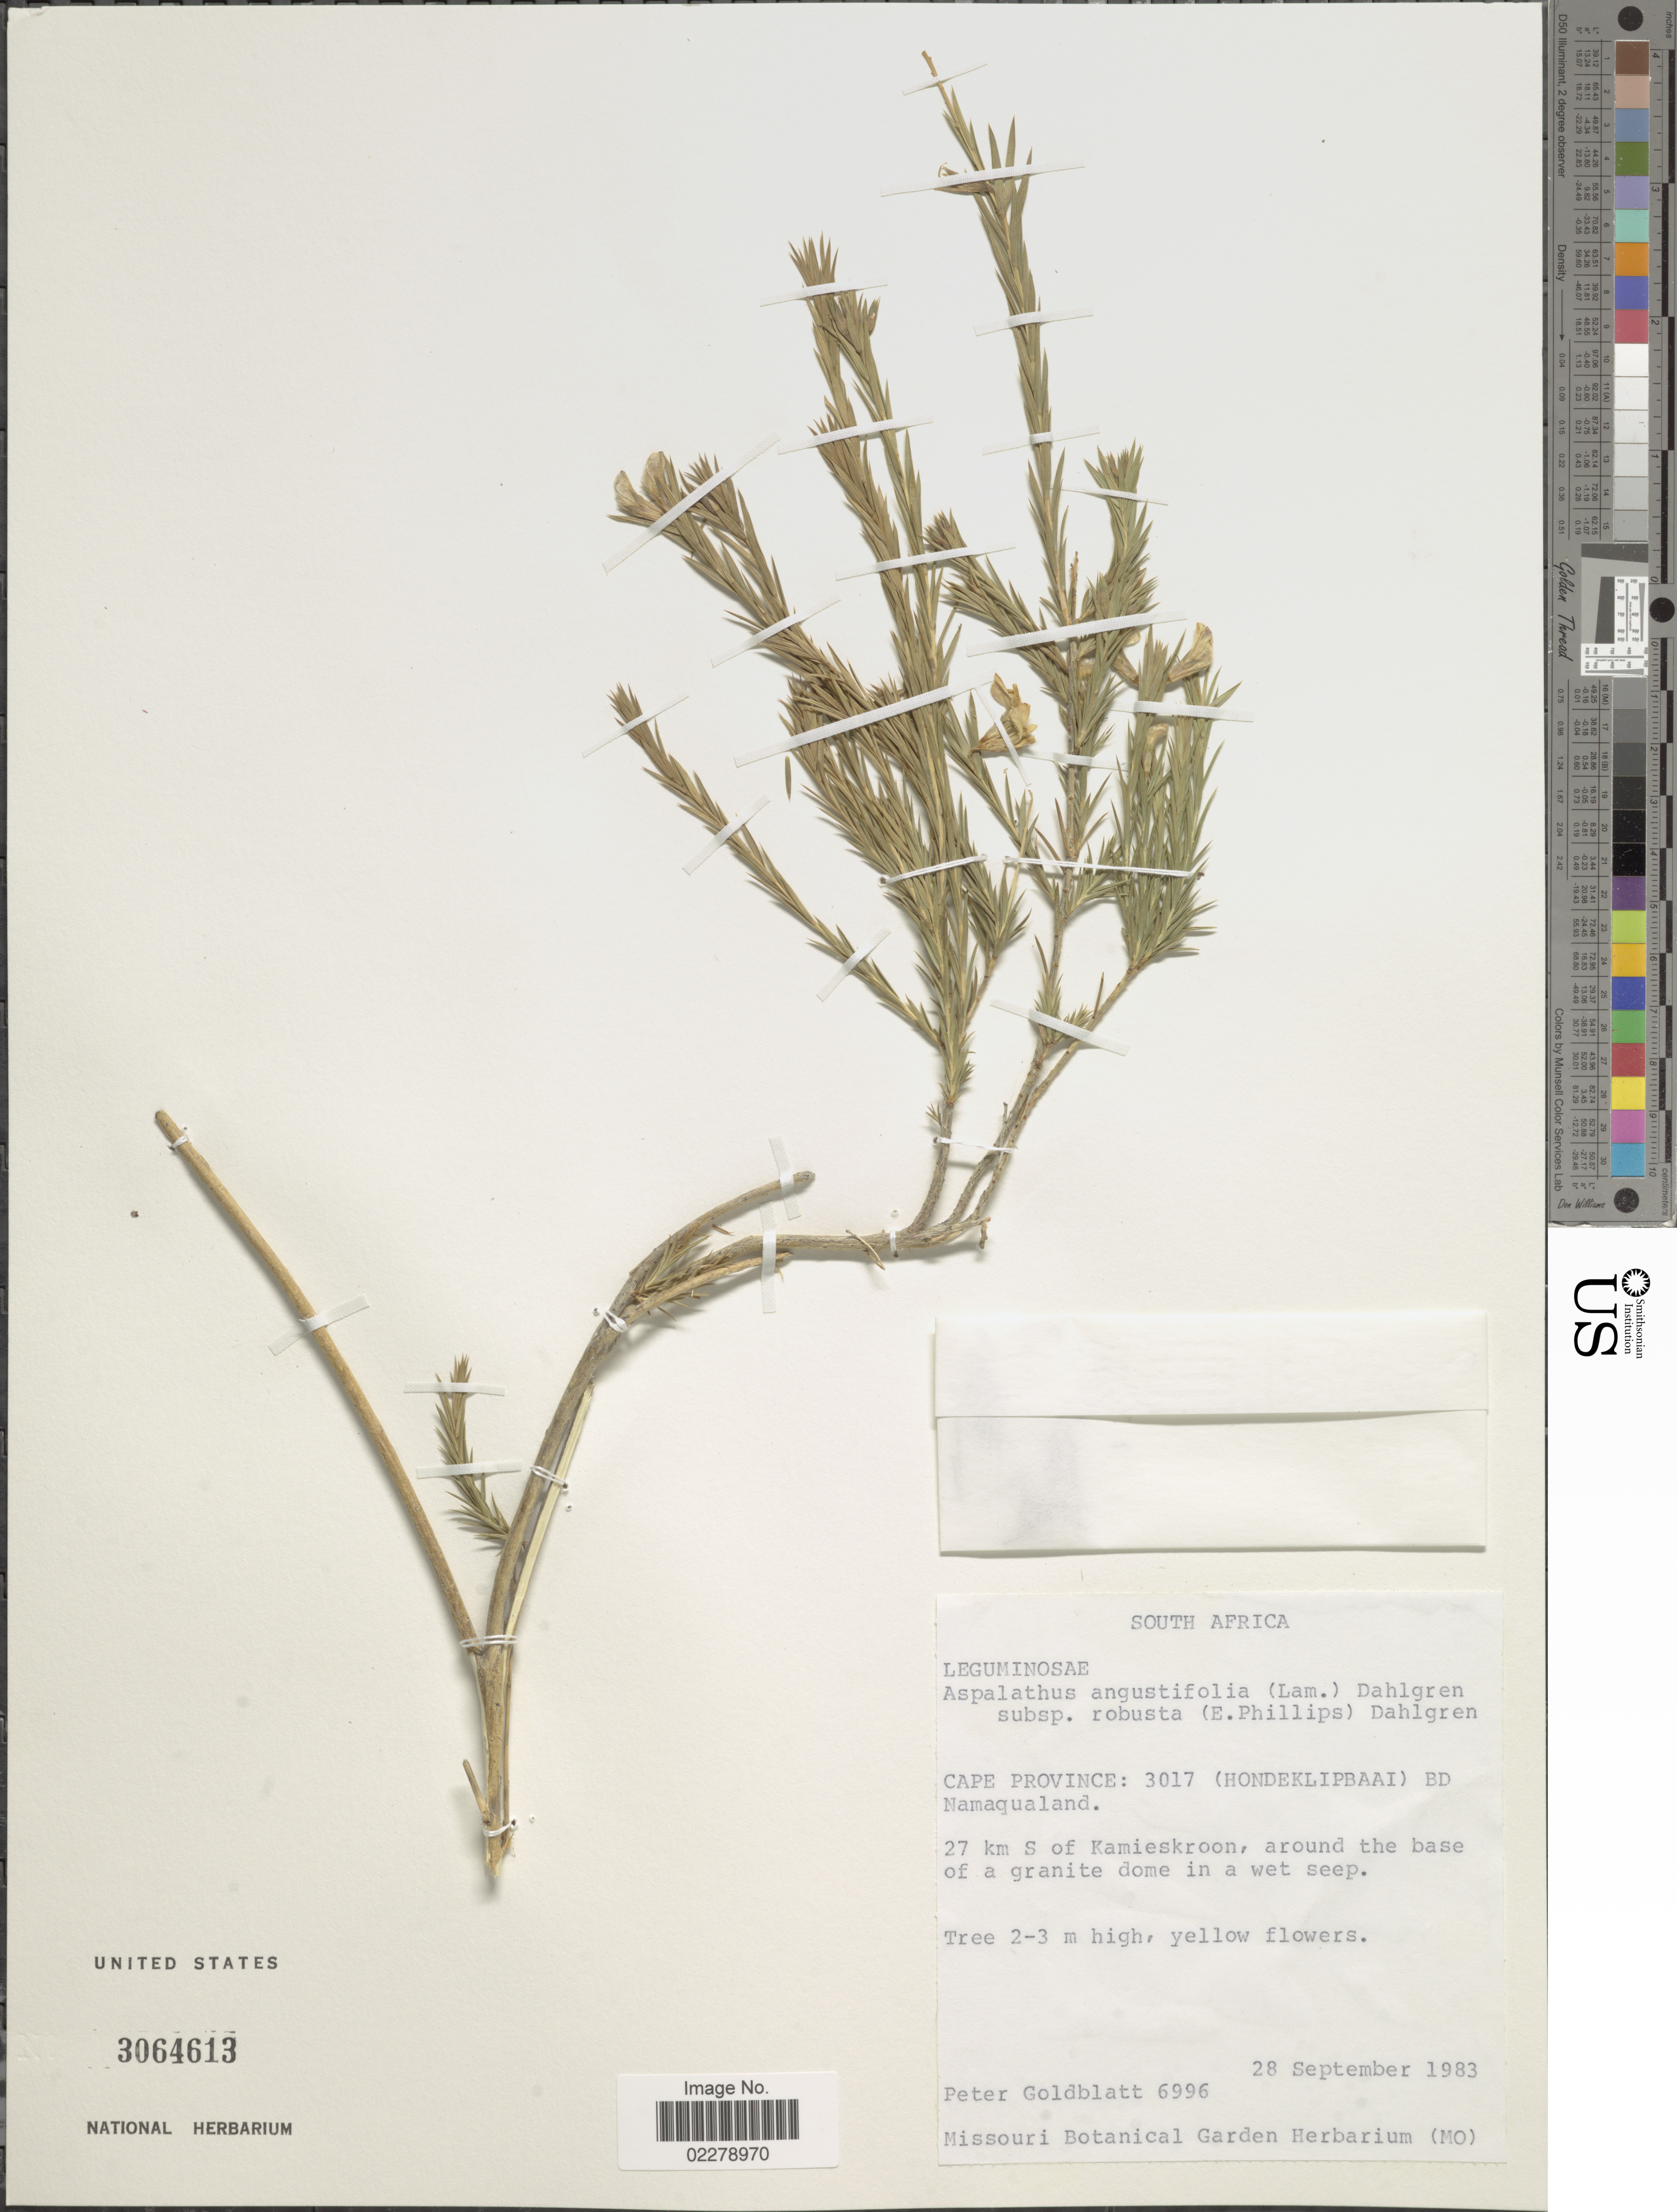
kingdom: Plantae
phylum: Tracheophyta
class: Magnoliopsida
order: Fabales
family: Fabaceae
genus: Aspalathus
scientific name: Aspalathus angustifolia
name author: (Lam.) R. Dahlgren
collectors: P. Goldblatt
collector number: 6996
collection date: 1983-09-28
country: South Africa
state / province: Northern Cape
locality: (Hondeklipbaai) BD Namaqualand. 27 km S of Kamieskroon, around the base of a granite dome in a wet seep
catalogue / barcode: US 3064613